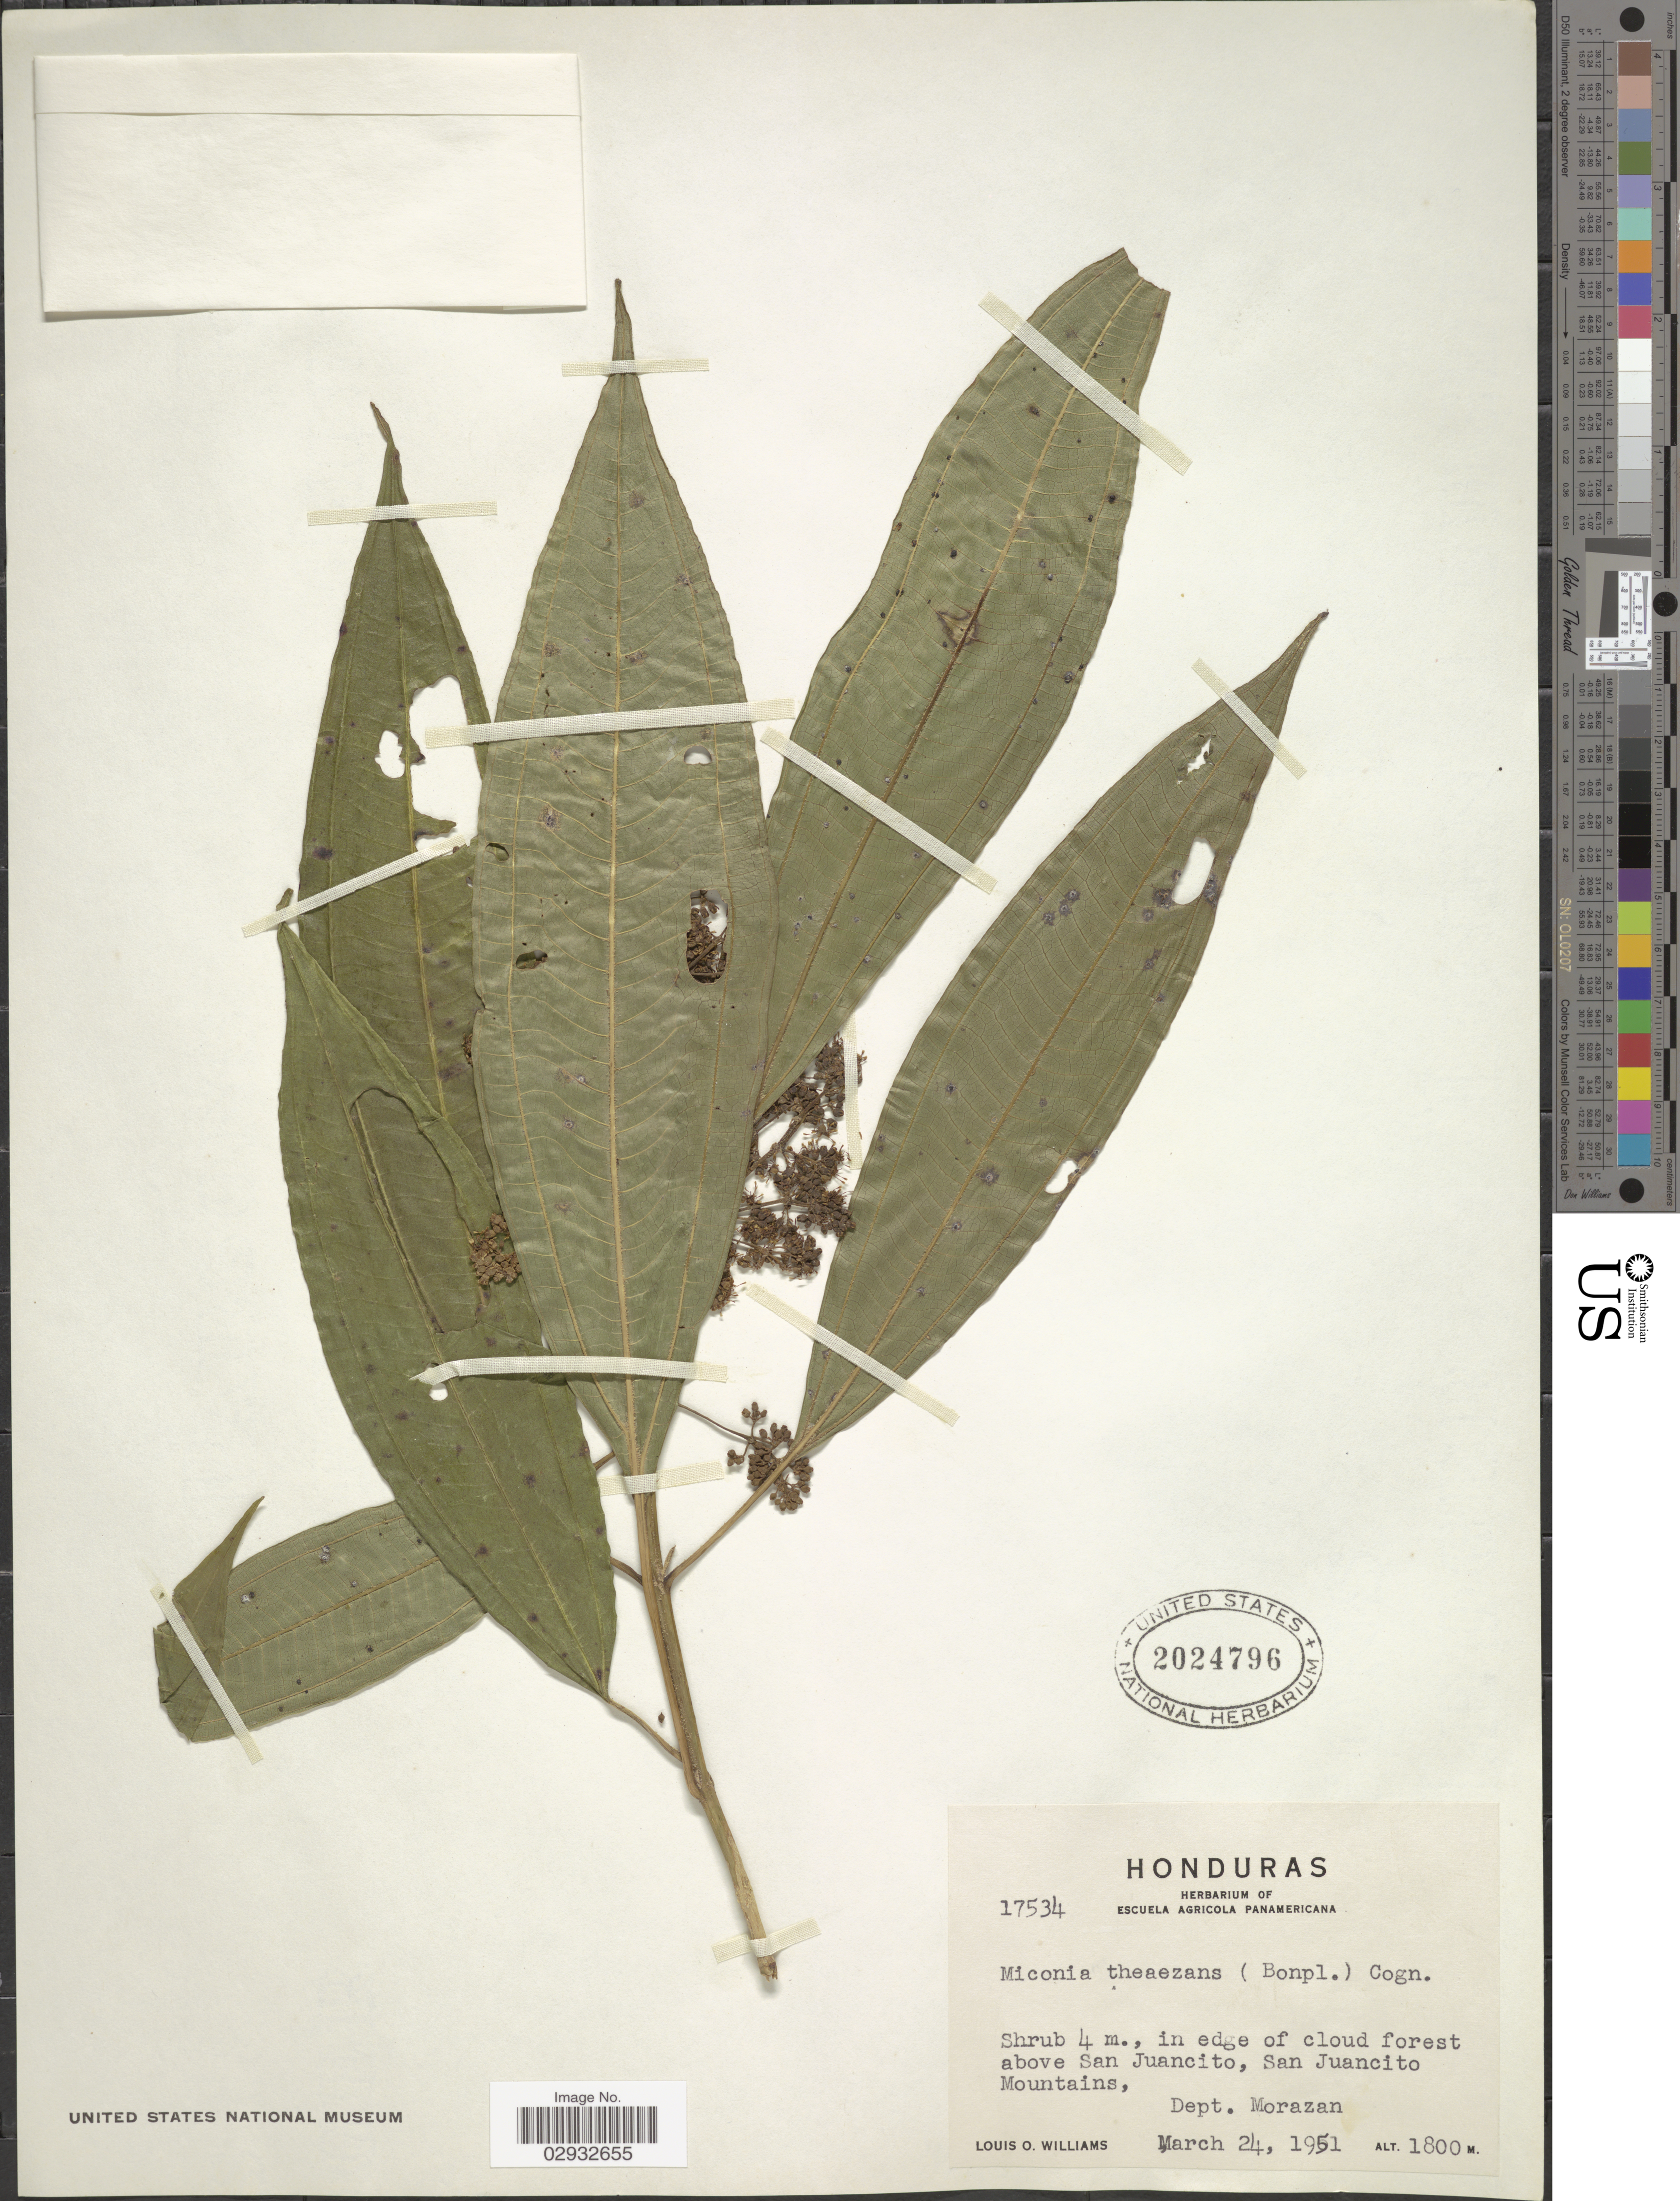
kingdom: Plantae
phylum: Tracheophyta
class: Magnoliopsida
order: Myrtales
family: Melastomataceae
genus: Miconia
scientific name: Miconia glaberrima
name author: (Schltdl.) Naudin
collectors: L. O. Williams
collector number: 17534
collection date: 1951-03-24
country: Honduras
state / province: Fco. Morazán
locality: Above San Juancito, San Juancito Mountains, Dept. Morazan.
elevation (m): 1800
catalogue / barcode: US 2024796